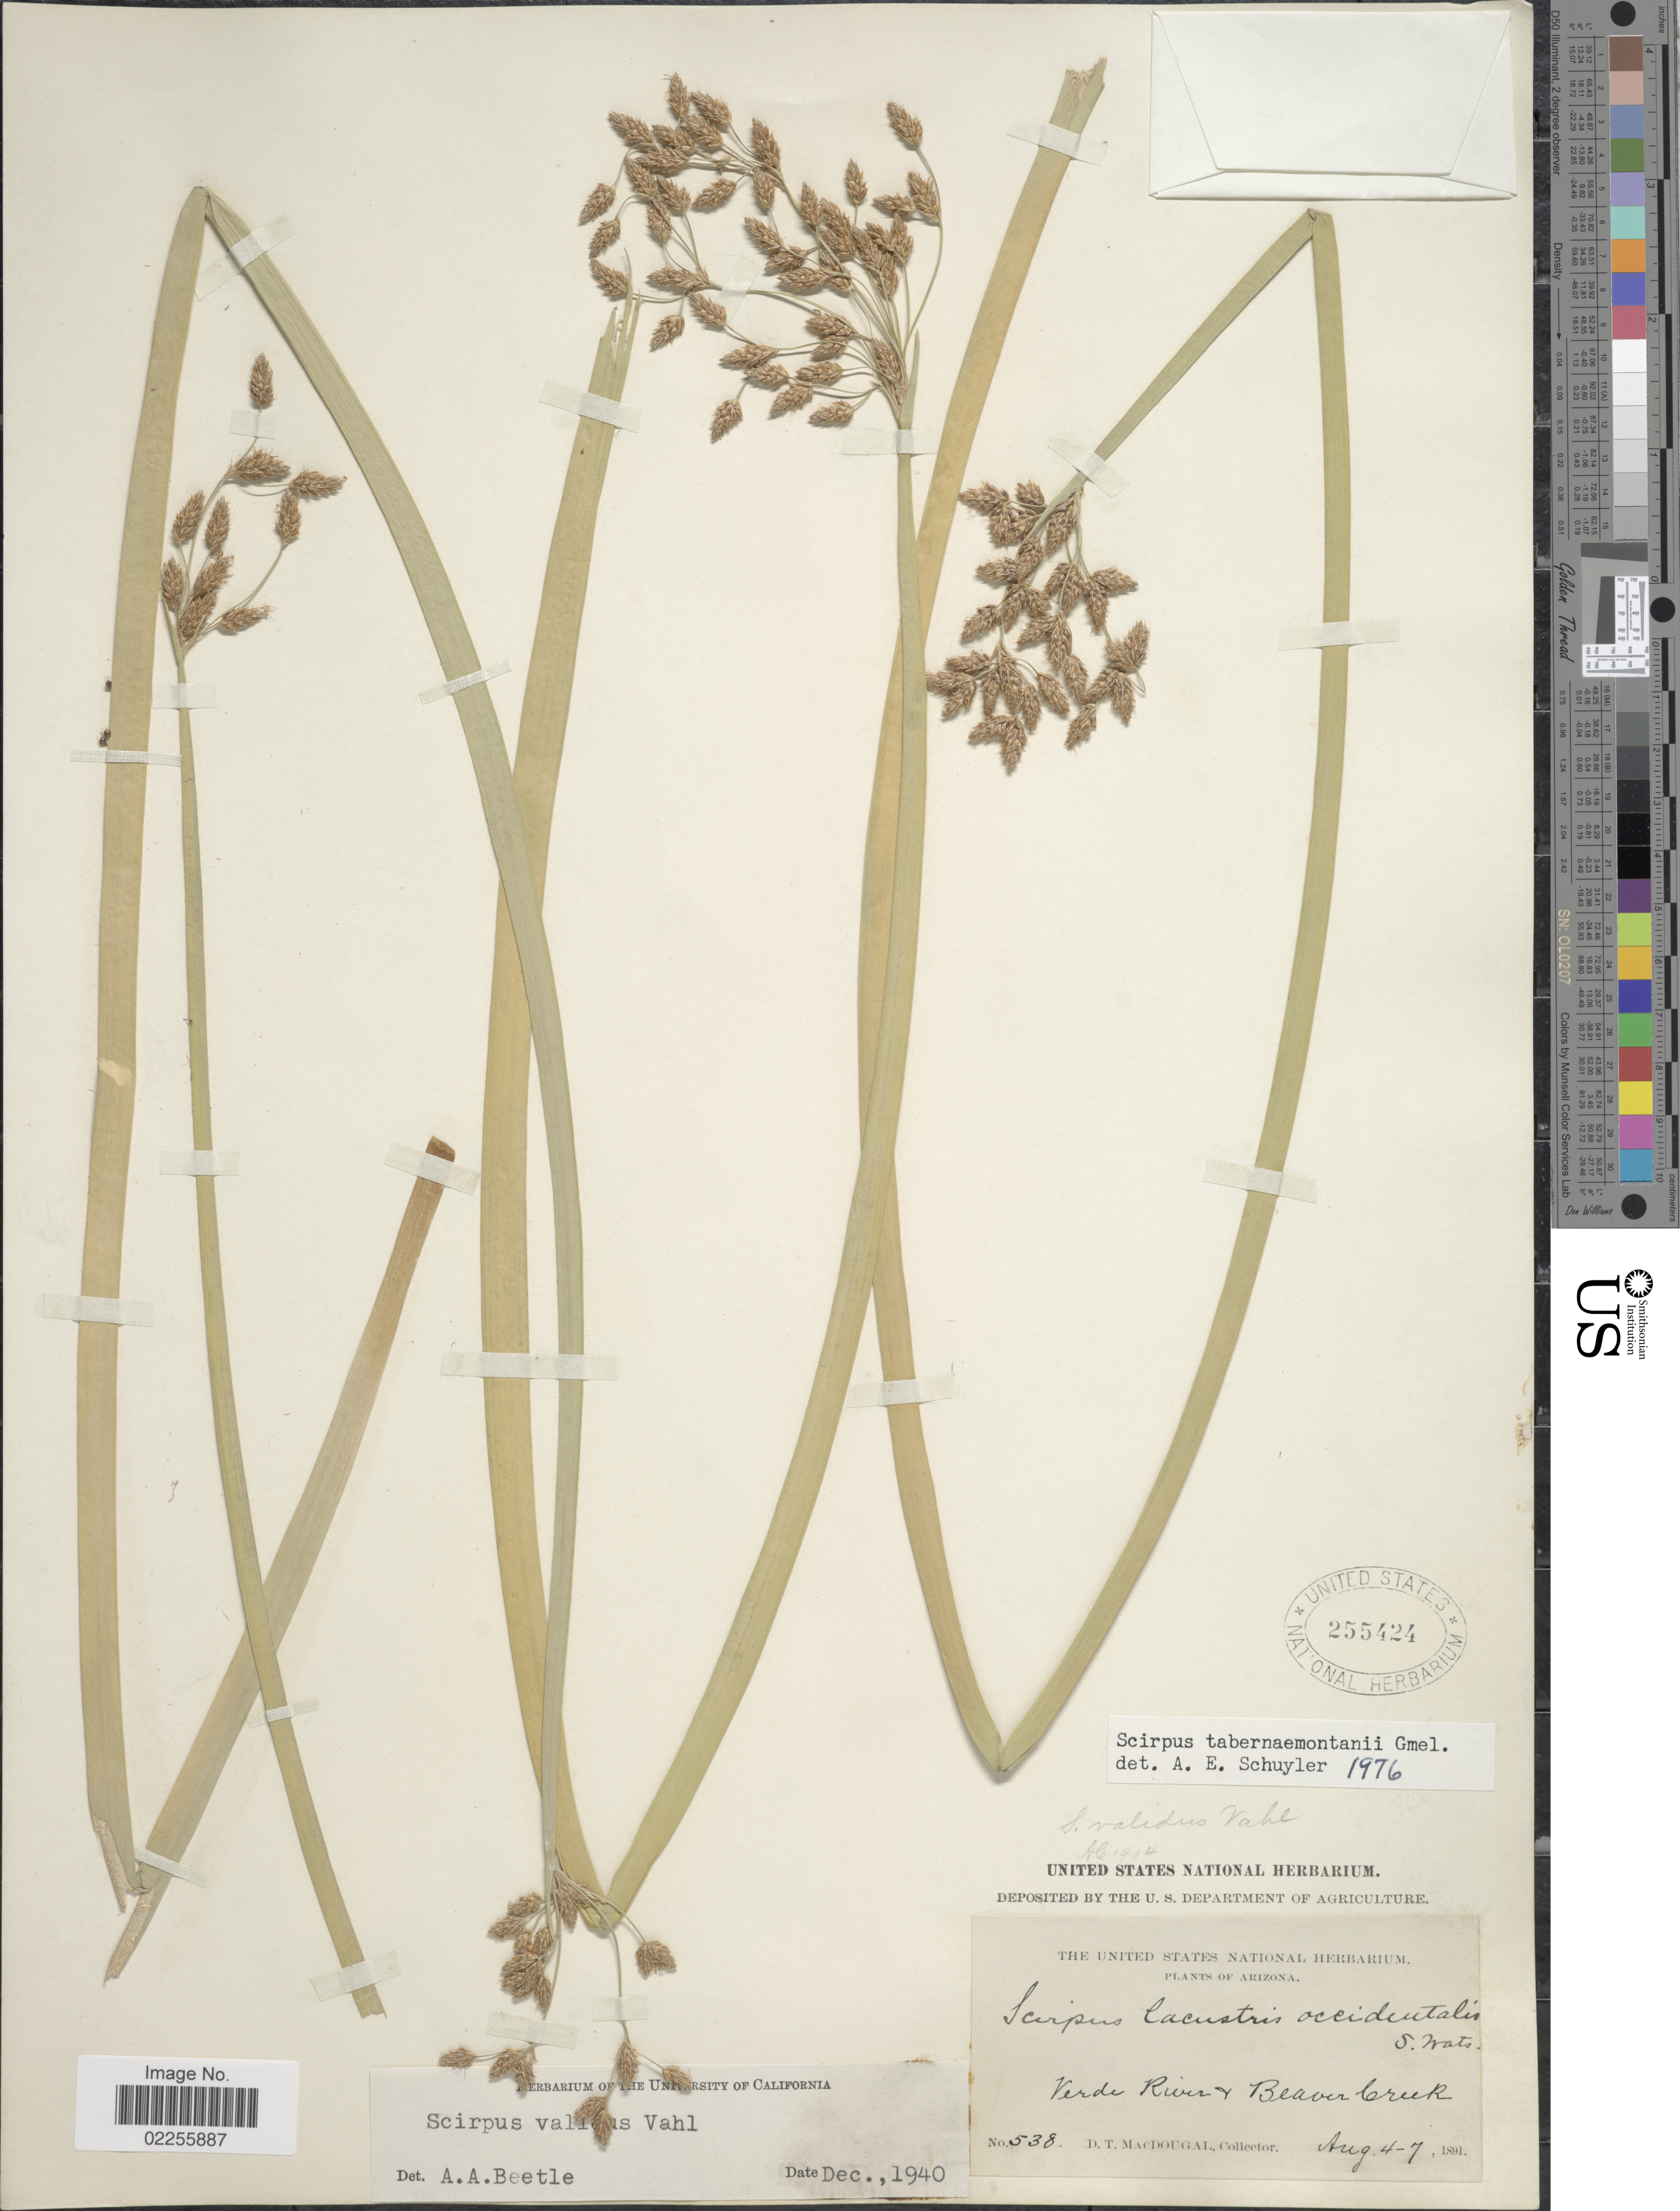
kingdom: Plantae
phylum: Tracheophyta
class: Liliopsida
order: Poales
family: Cyperaceae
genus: Schoenoplectus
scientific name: Schoenoplectus tabernaemontani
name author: (C.C. Gmel.) Palla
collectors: D. T. MacDougal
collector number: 538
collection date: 1891-08-04/1891-08-07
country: United States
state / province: Arizona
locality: Verde River + Beaver Creek.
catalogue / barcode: US 255424